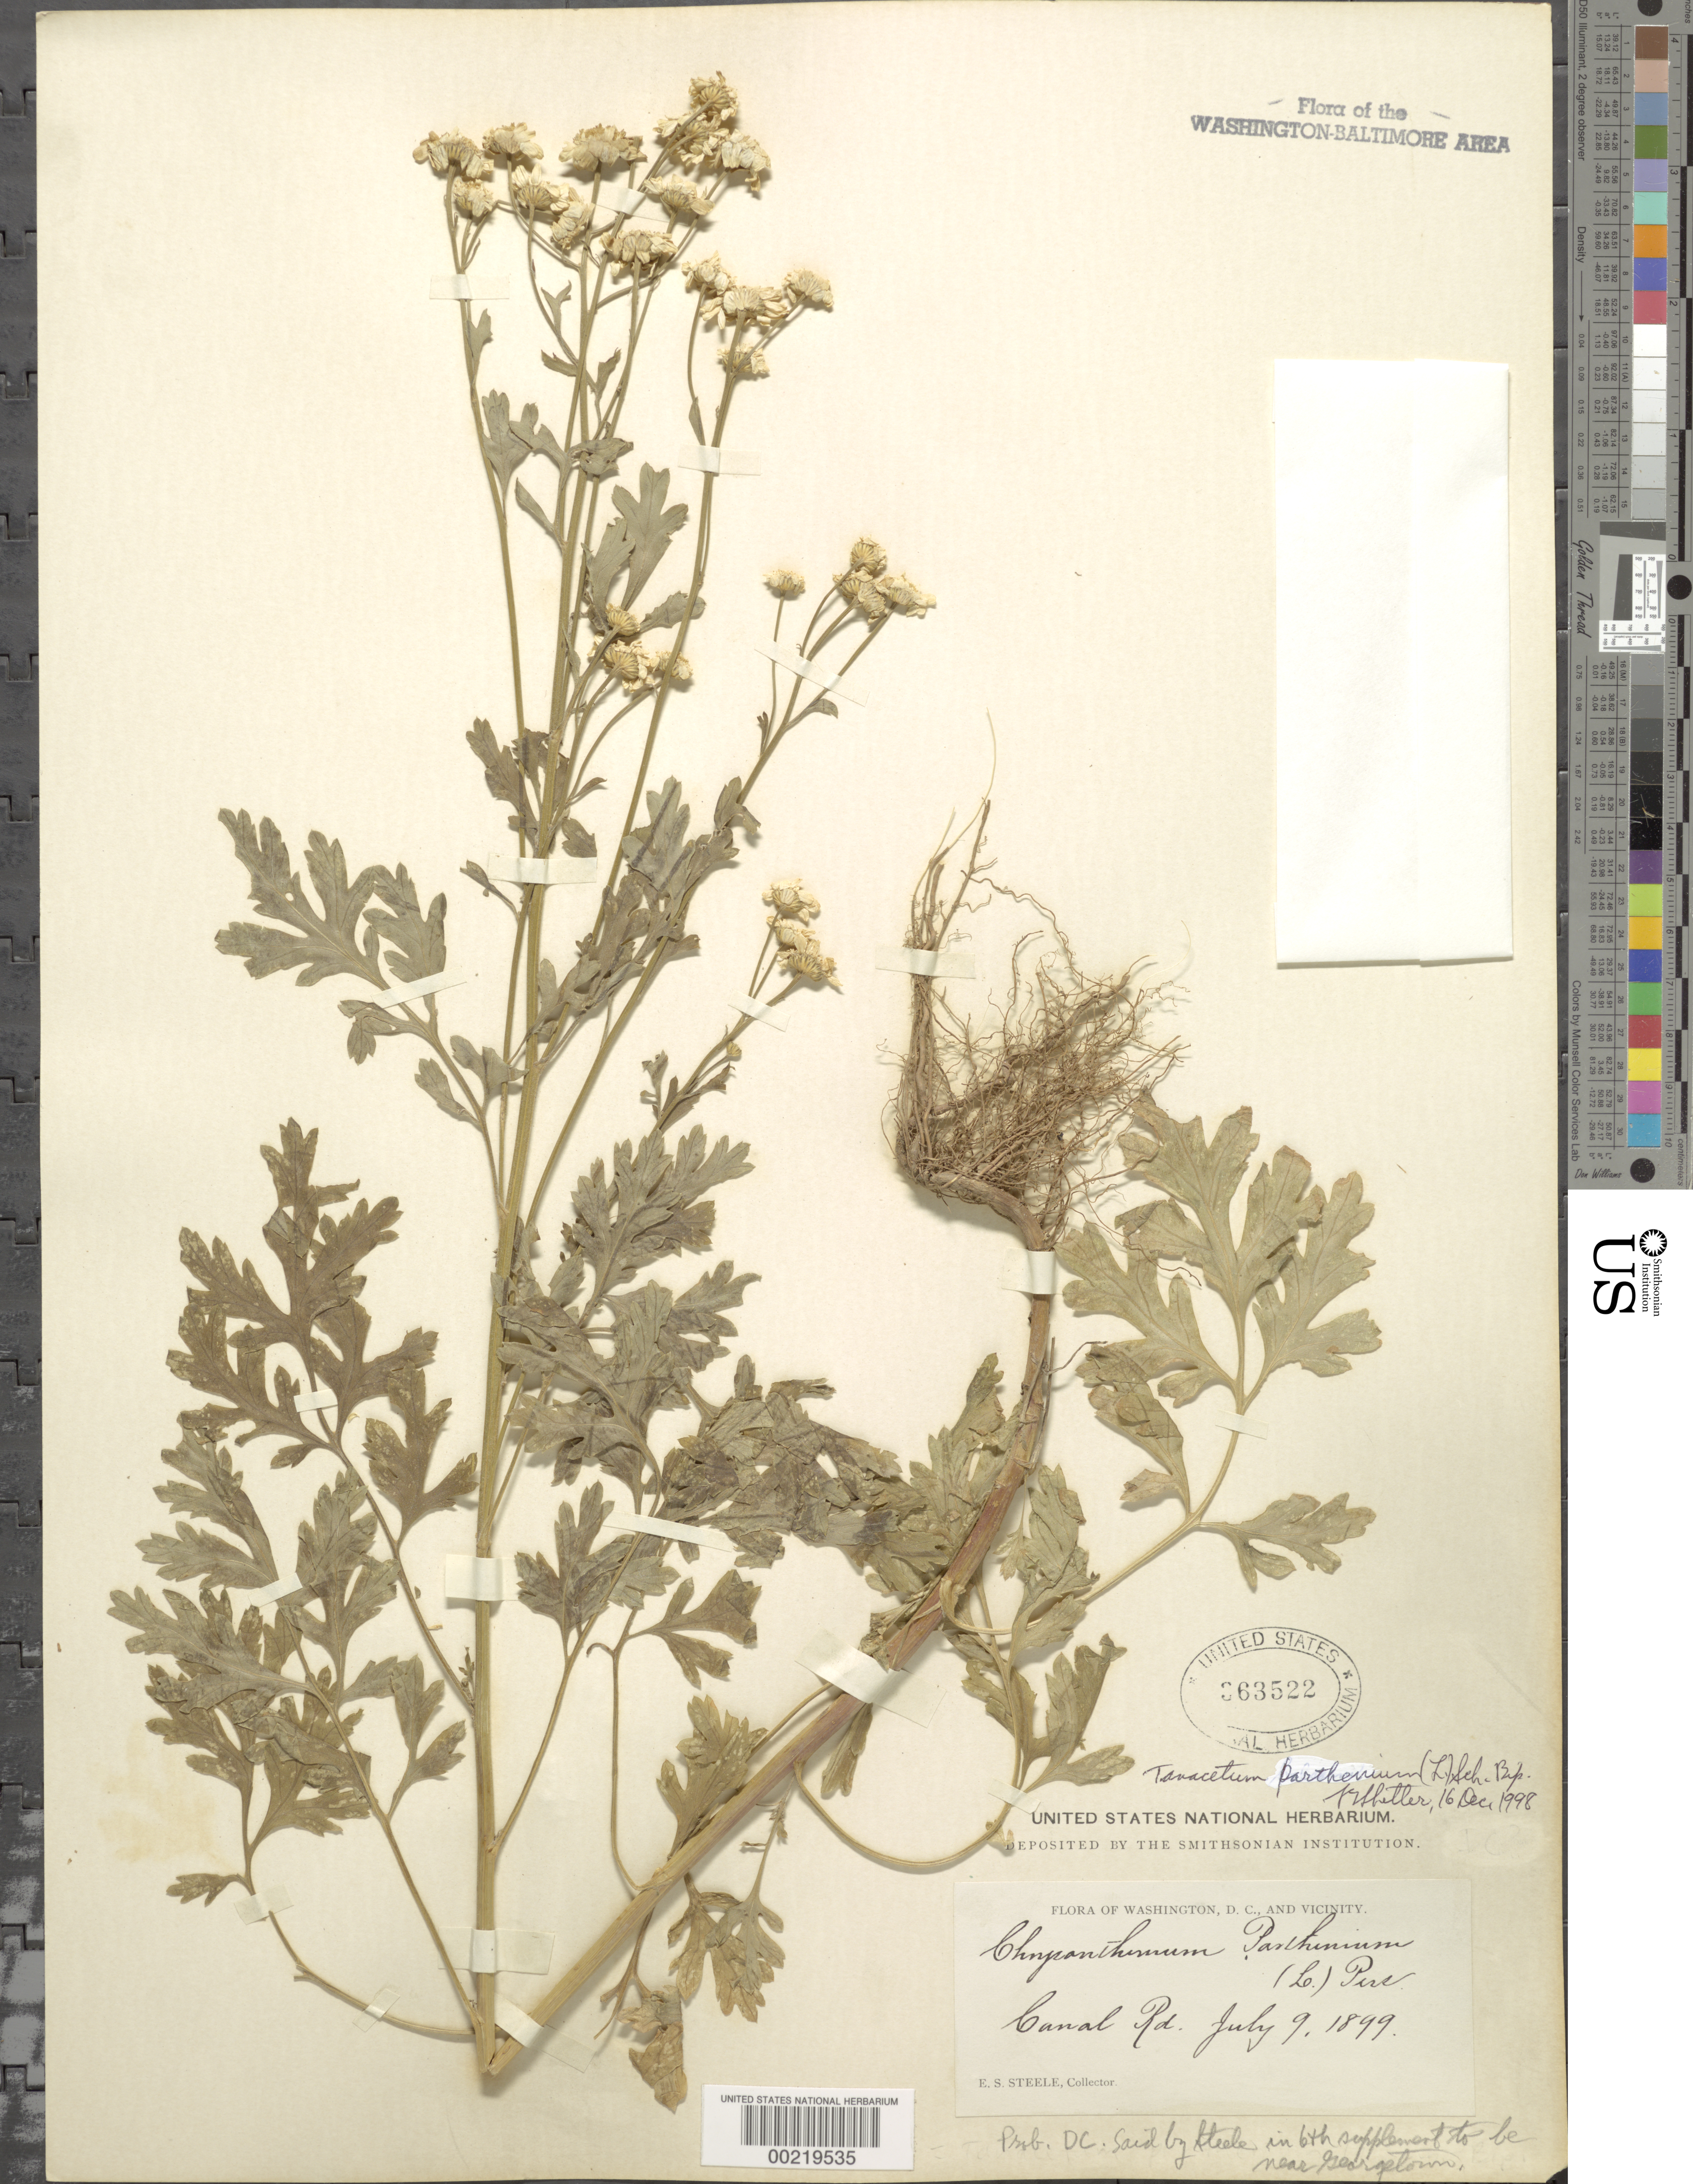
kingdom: Plantae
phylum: Tracheophyta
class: Magnoliopsida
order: Asterales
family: Asteraceae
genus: Tanacetum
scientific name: Tanacetum parthenium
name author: (L.) Sch. Bip.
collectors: E. Steele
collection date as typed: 09 Jul 1899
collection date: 1899-07-09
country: United States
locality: Canal Road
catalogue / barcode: US 363522